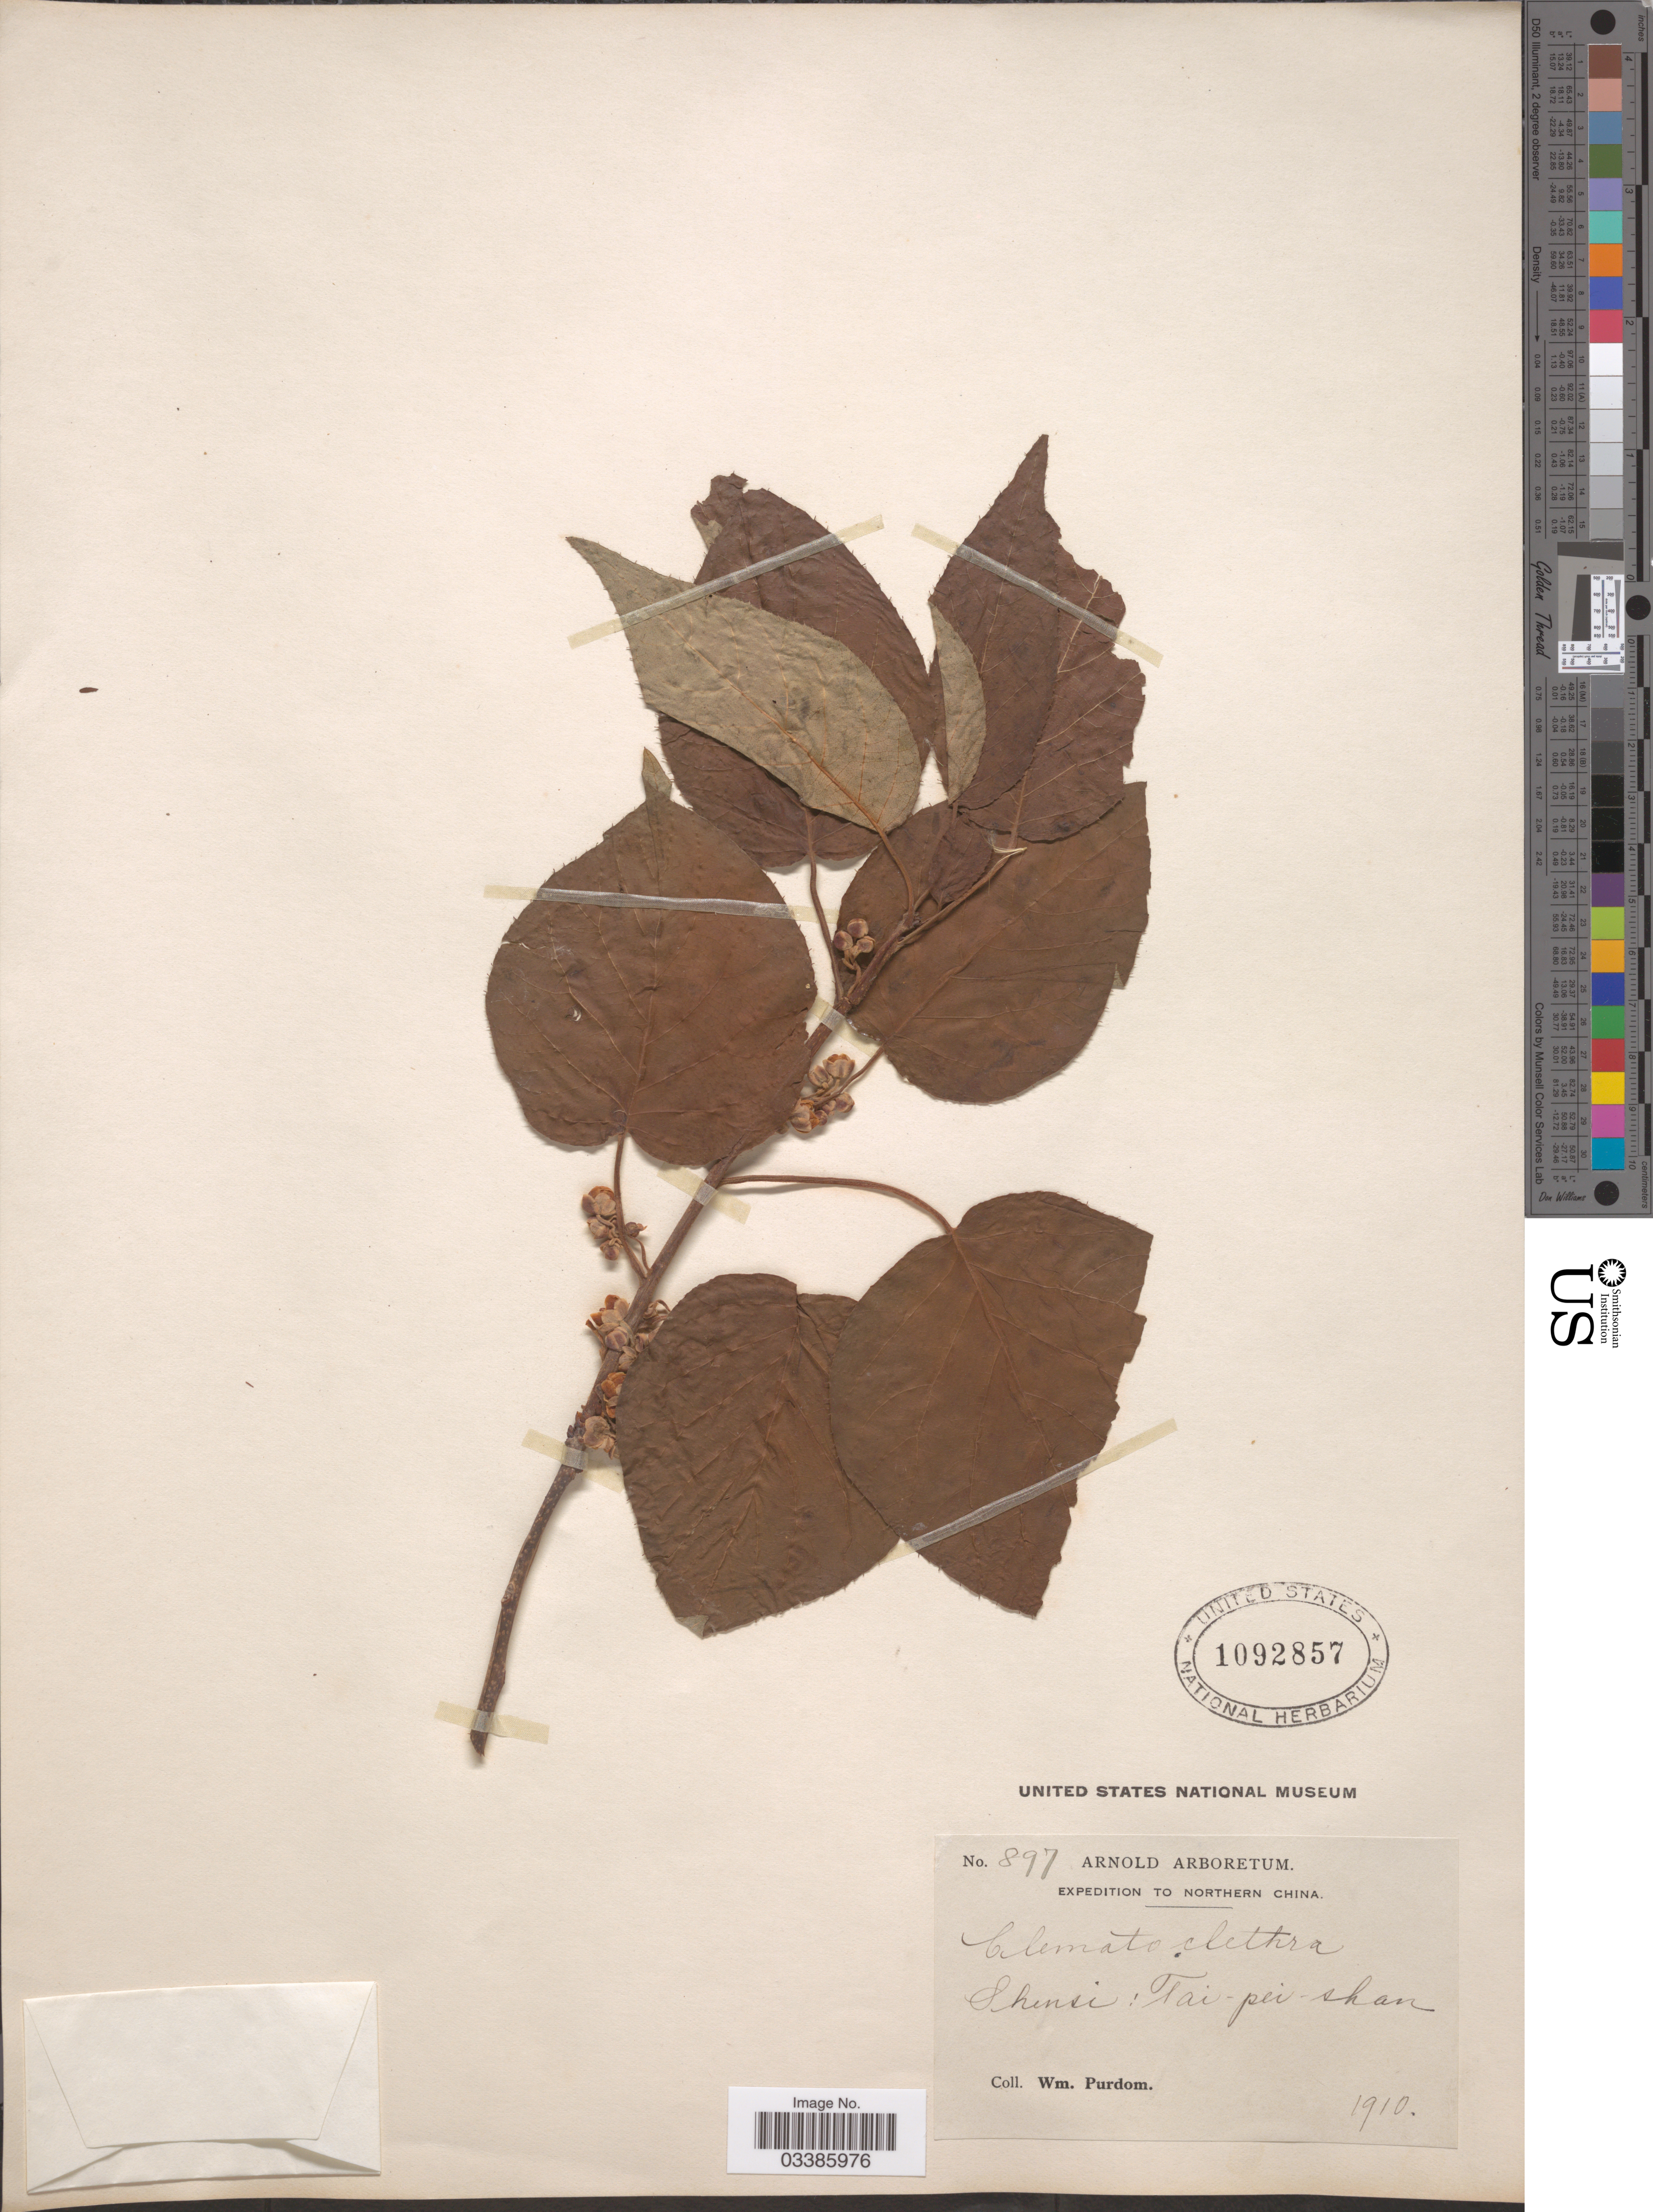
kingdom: Plantae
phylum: Tracheophyta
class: Magnoliopsida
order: Ericales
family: Actinidiaceae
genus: Clematoclethra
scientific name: Clematoclethra sp.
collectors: W. Purdom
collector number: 897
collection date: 1910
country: China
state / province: Shaanxi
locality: Northern China. Shensi: Tai-pei-shan.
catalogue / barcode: US 1092857